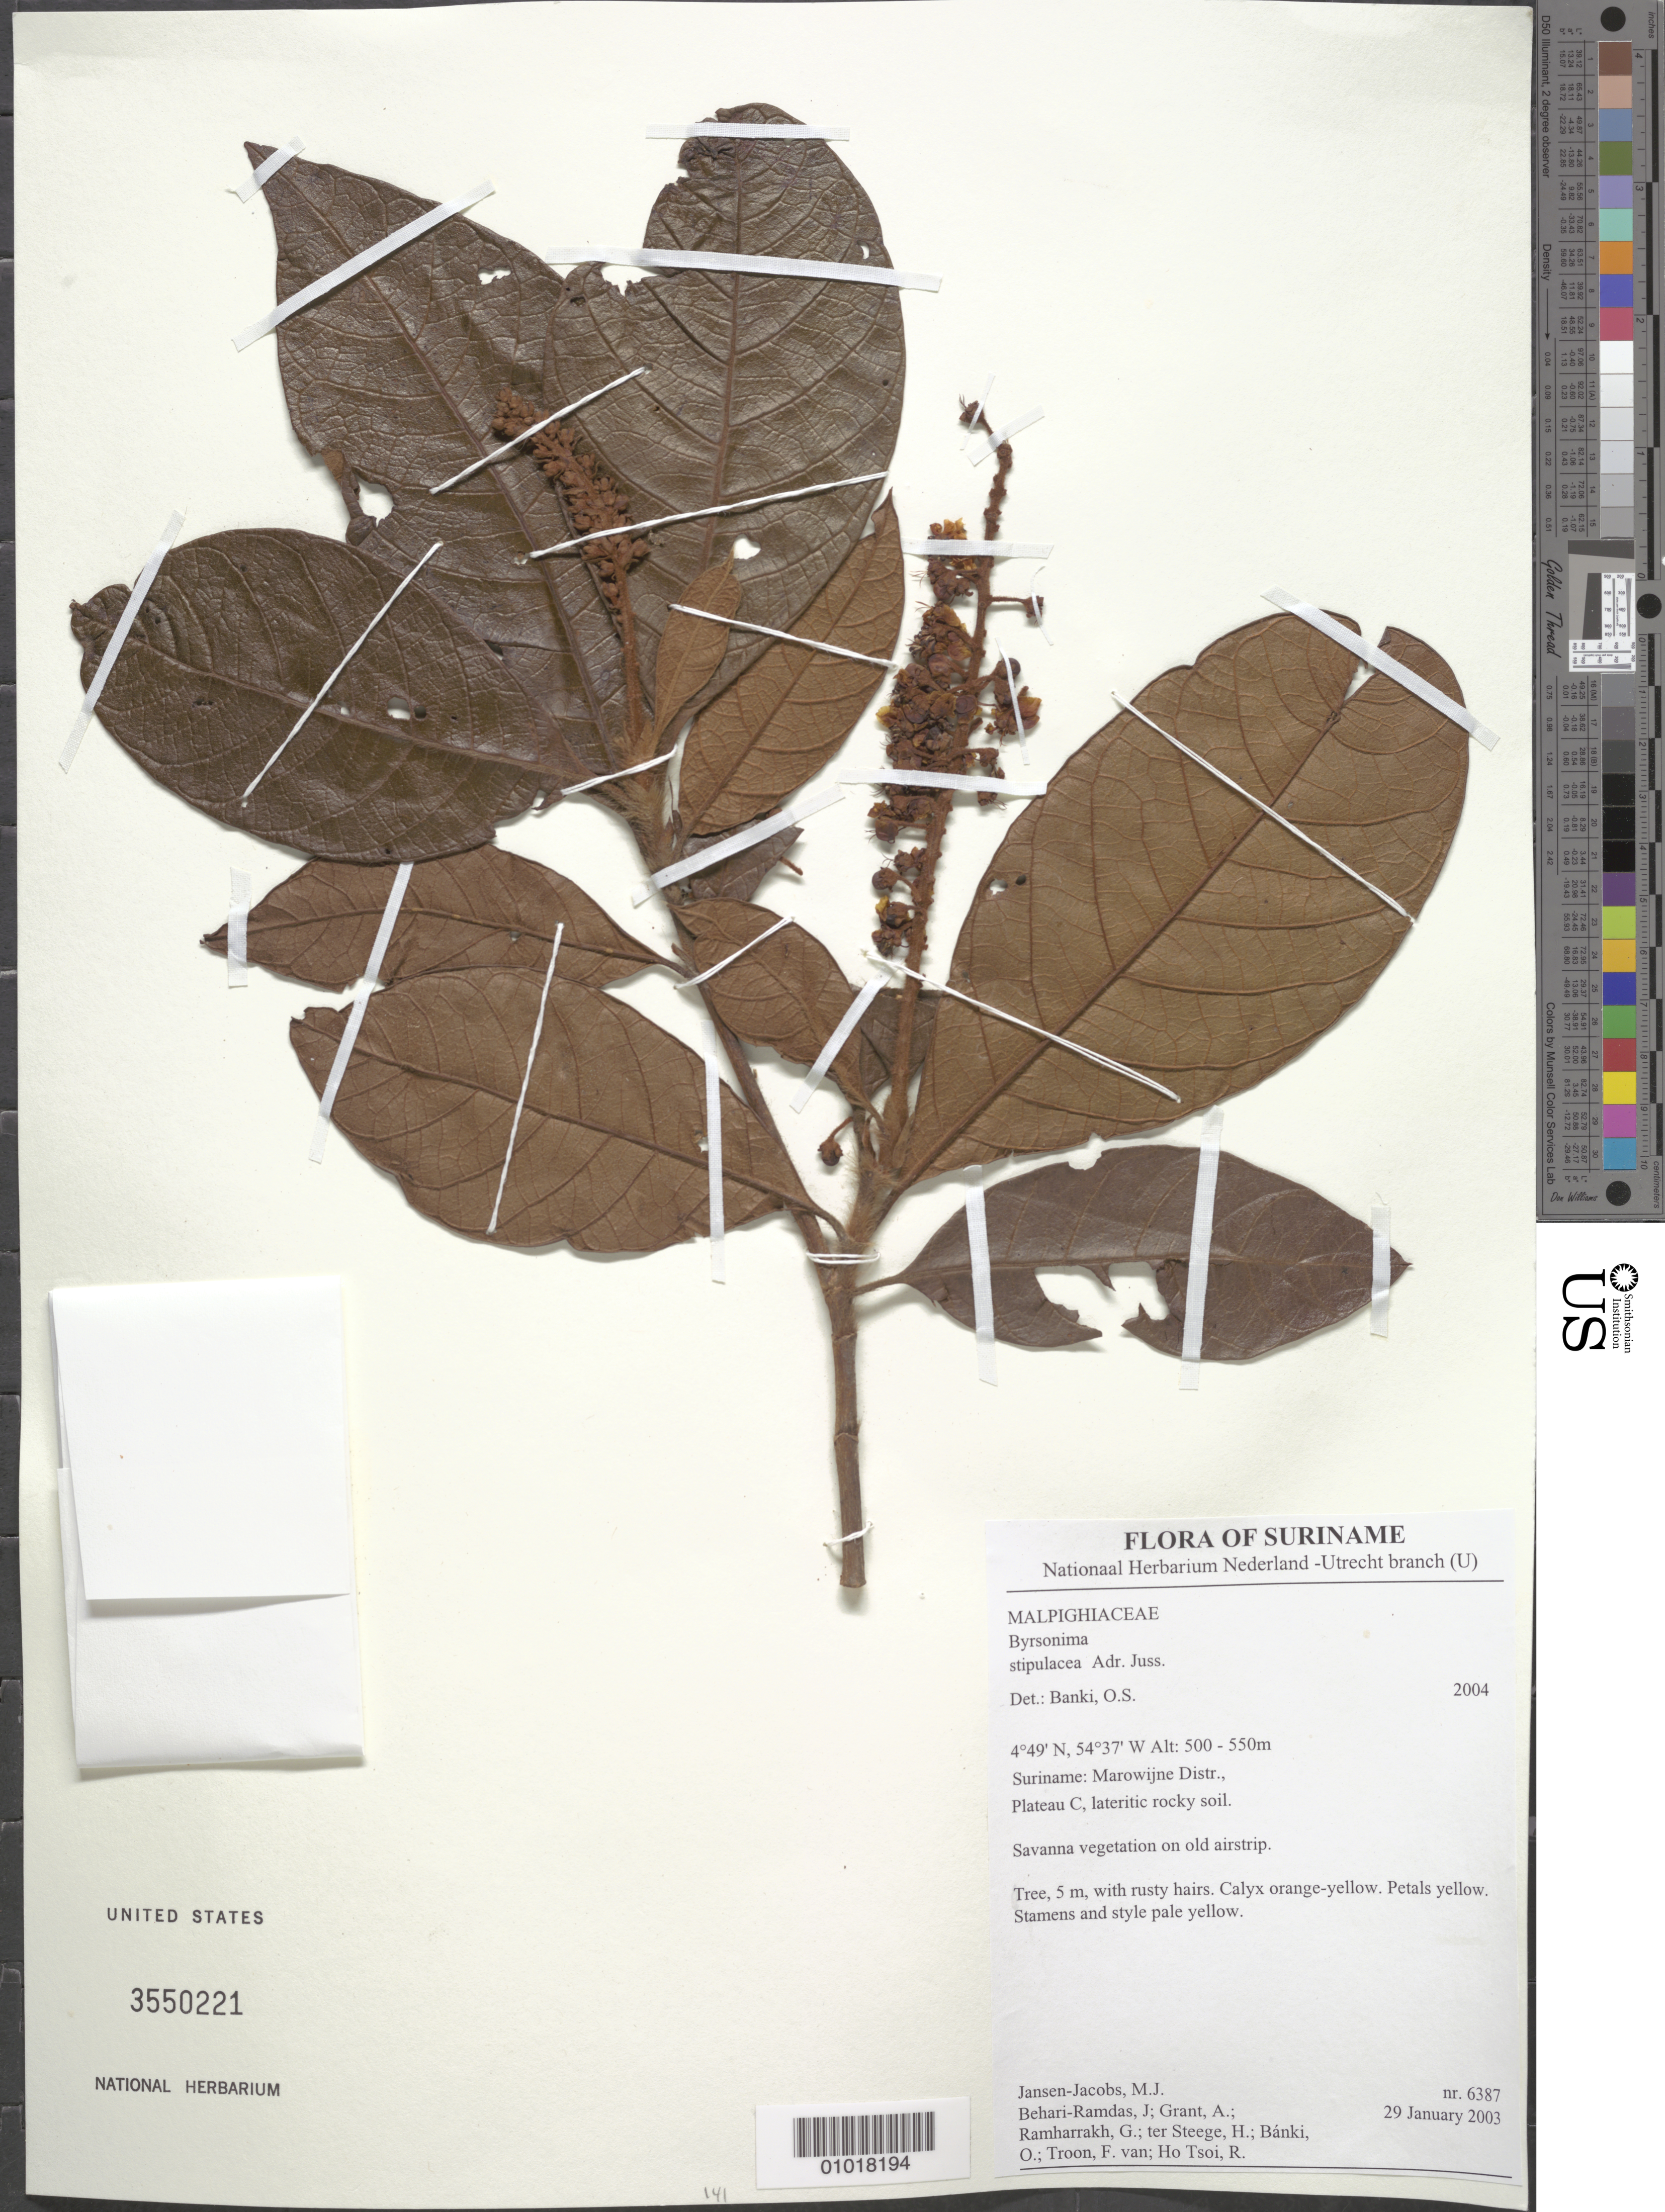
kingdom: Plantae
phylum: Tracheophyta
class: Magnoliopsida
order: Malpighiales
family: Malpighiaceae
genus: Byrsonima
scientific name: Byrsonima stipulacea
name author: A. Juss.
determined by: Bánki, O. S.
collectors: M. J. Jansen-Jacobs, J. Behari-Ramdas, A. Grant, G. Ramharrakh, H. ter Steege, O. Bánki, F. Van Troon & R. Ho Tsoi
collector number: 6387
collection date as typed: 29-Jan-03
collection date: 2003-01-29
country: Suriname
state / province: Marowijne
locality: Nassau Mts., Plateau C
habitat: Savanna vegetation on old airstrip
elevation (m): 500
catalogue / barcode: US 3550221